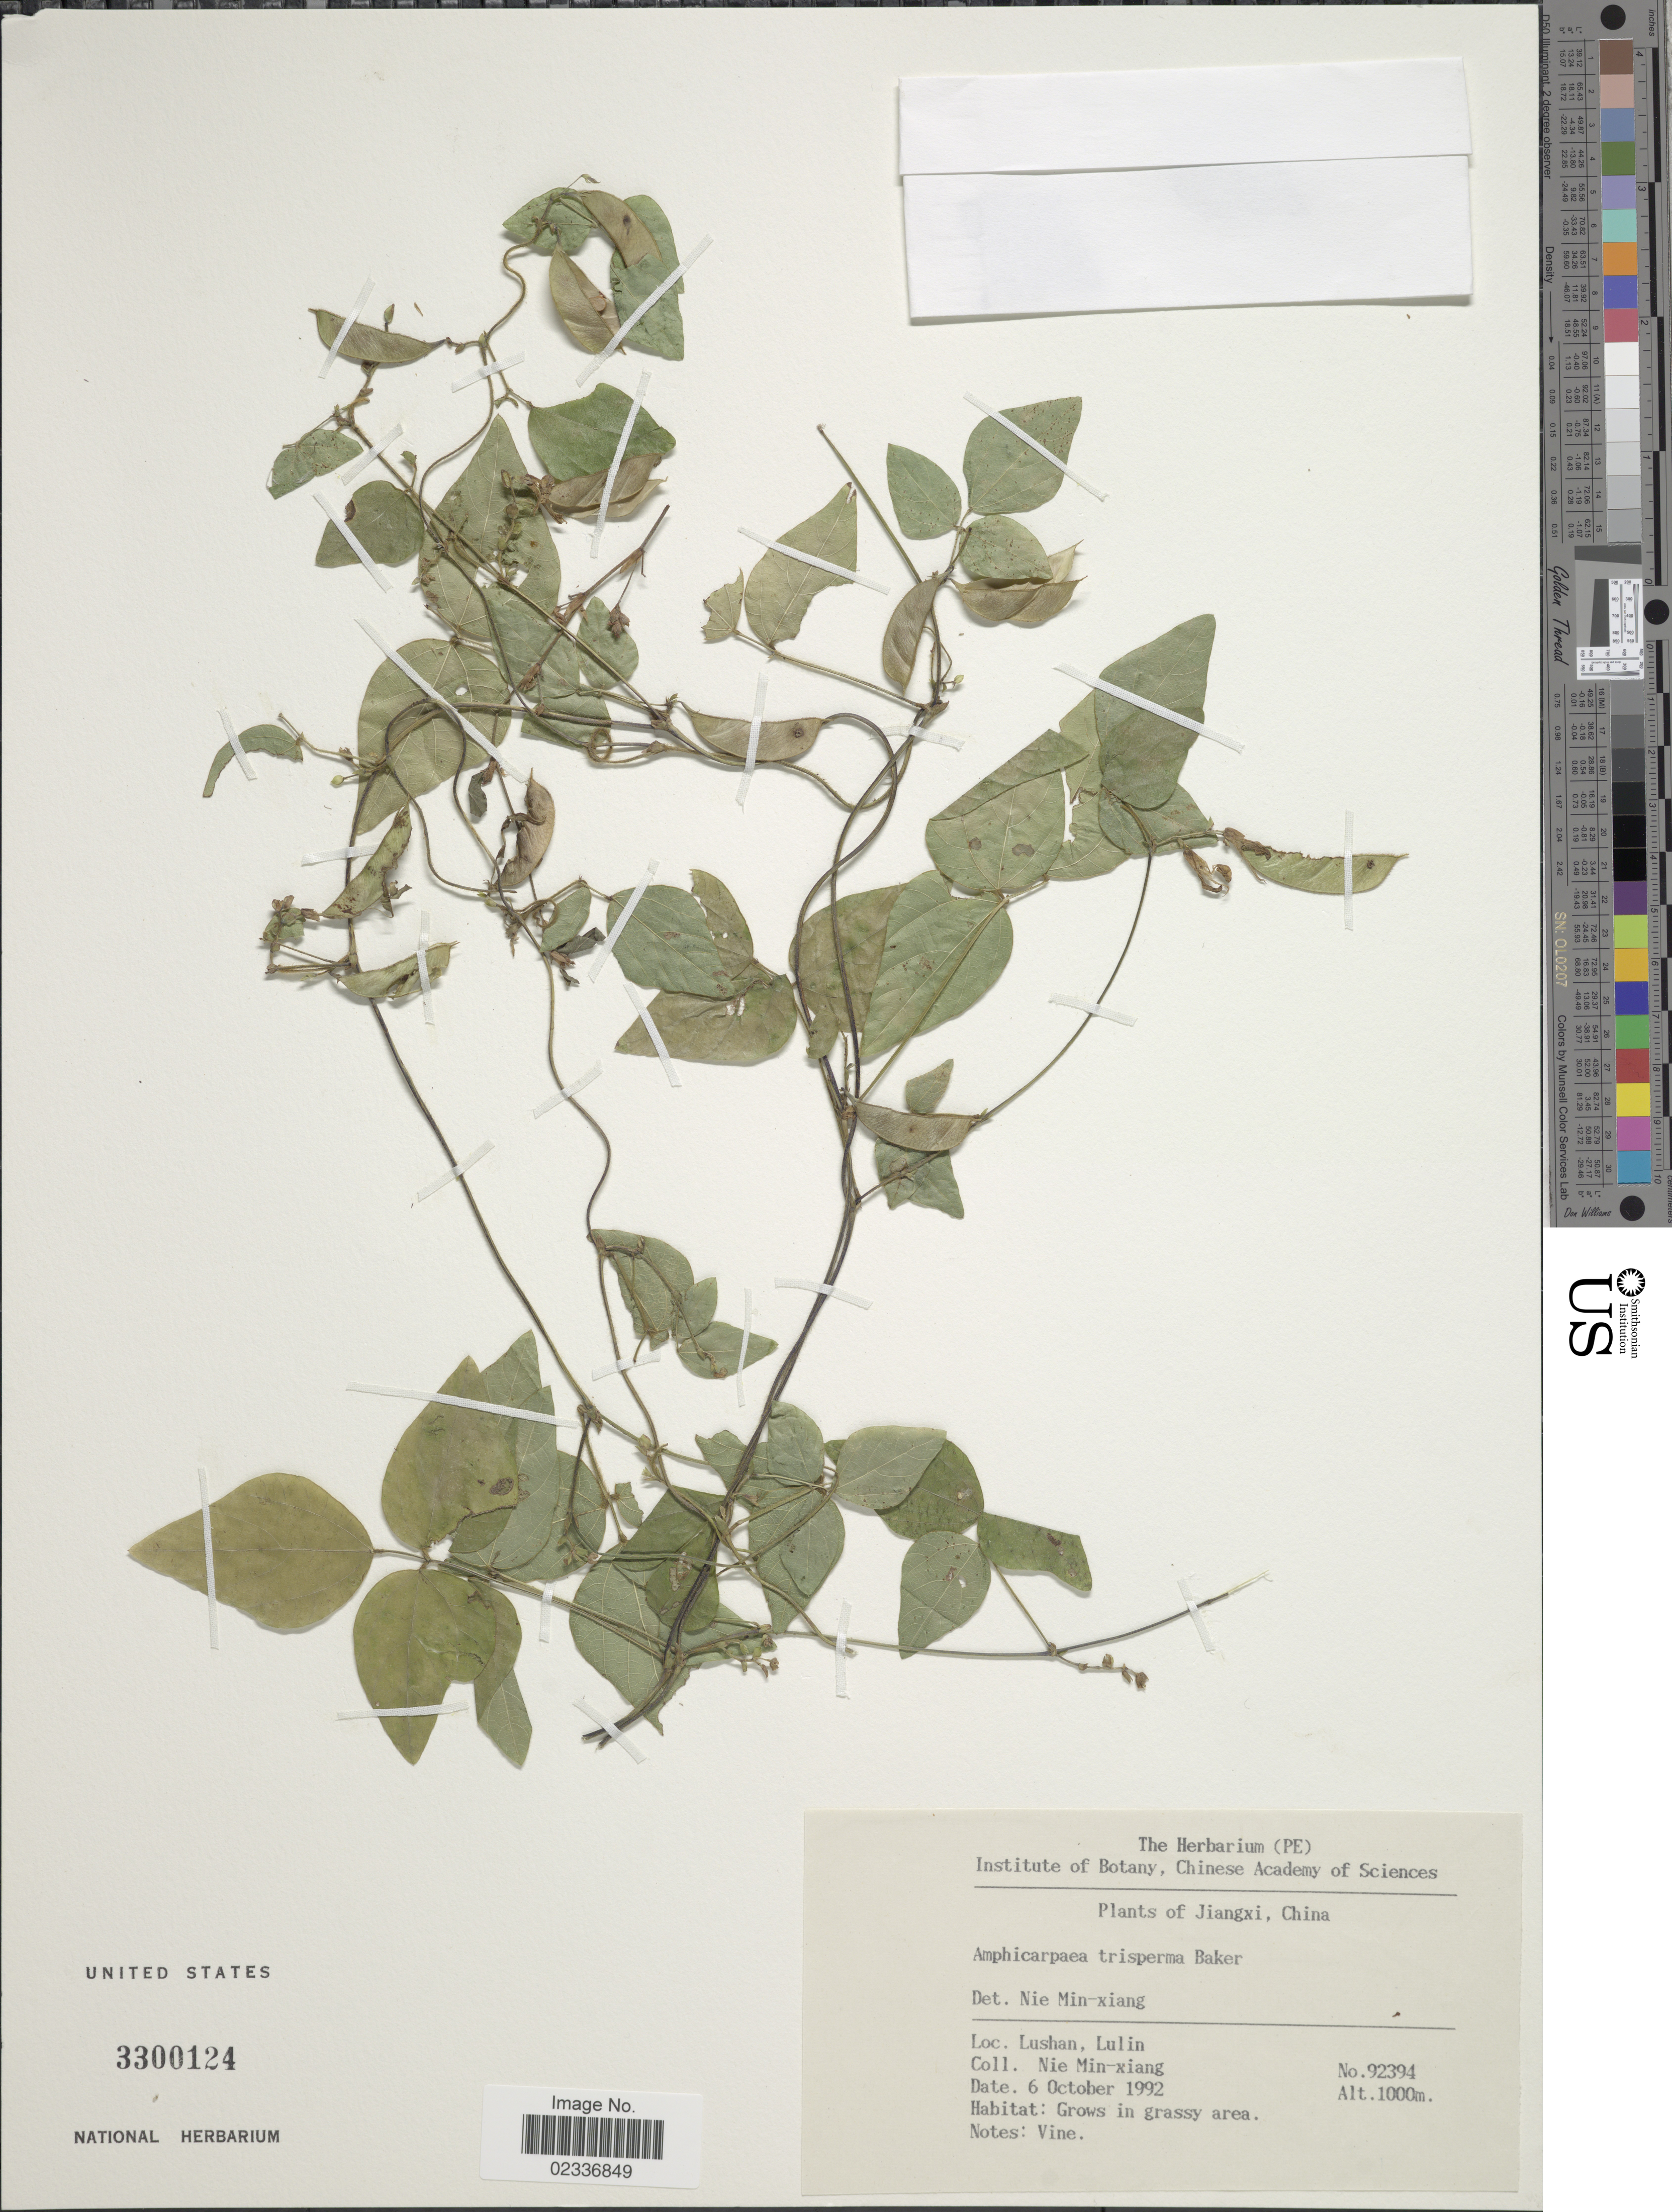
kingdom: Plantae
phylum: Tracheophyta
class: Magnoliopsida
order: Fabales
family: Fabaceae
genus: Amphicarpaea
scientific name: Amphicarpaea trisperma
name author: (Miq.) Baker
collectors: M. Nie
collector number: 92394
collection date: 1992-10-06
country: China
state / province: Jiangxi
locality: Lushan, Lulin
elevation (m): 1000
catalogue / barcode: US 3300124